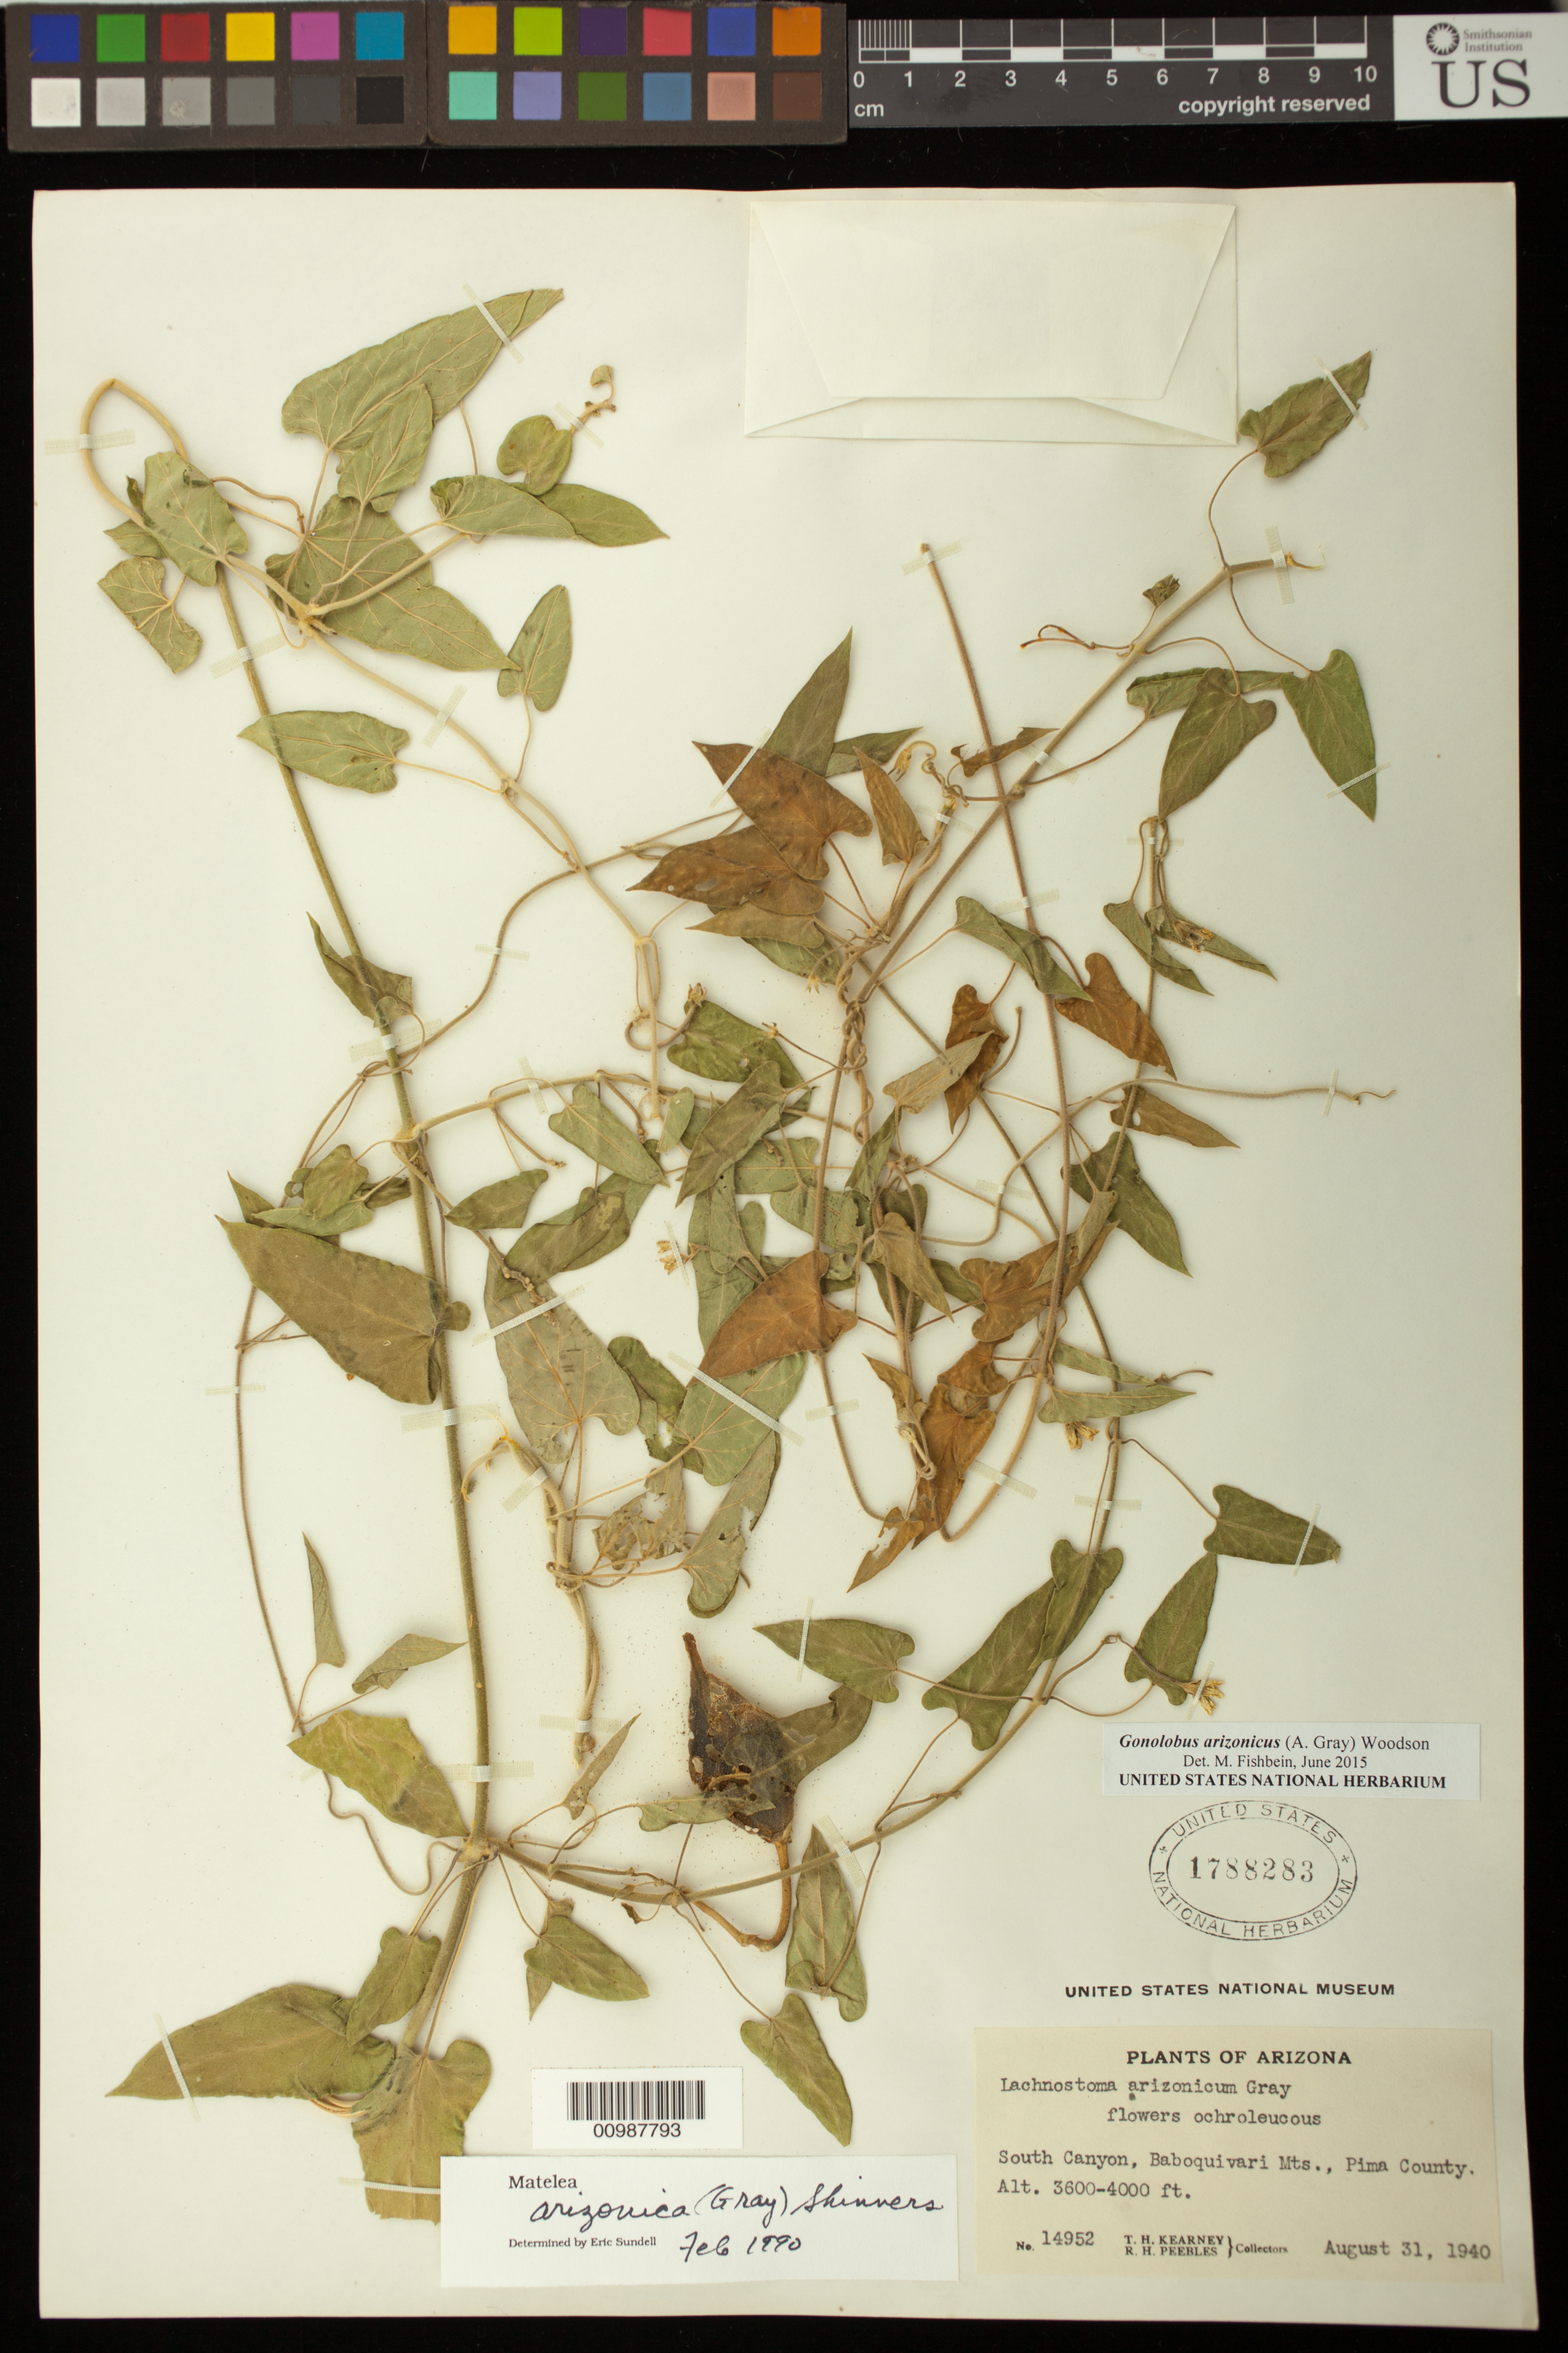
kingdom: Plantae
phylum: Tracheophyta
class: Magnoliopsida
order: Gentianales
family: Apocynaceae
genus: Gonolobus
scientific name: Gonolobus arizonicus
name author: (A. Gray) Woodson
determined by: Fishbein, M.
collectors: T. H. Kearney & R. H. Peebles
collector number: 14952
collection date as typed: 31 Aug 1940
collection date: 1940-08-31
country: United States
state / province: Arizona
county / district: Pima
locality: South Canyon, Baboquivari Mts.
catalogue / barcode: US 1788283